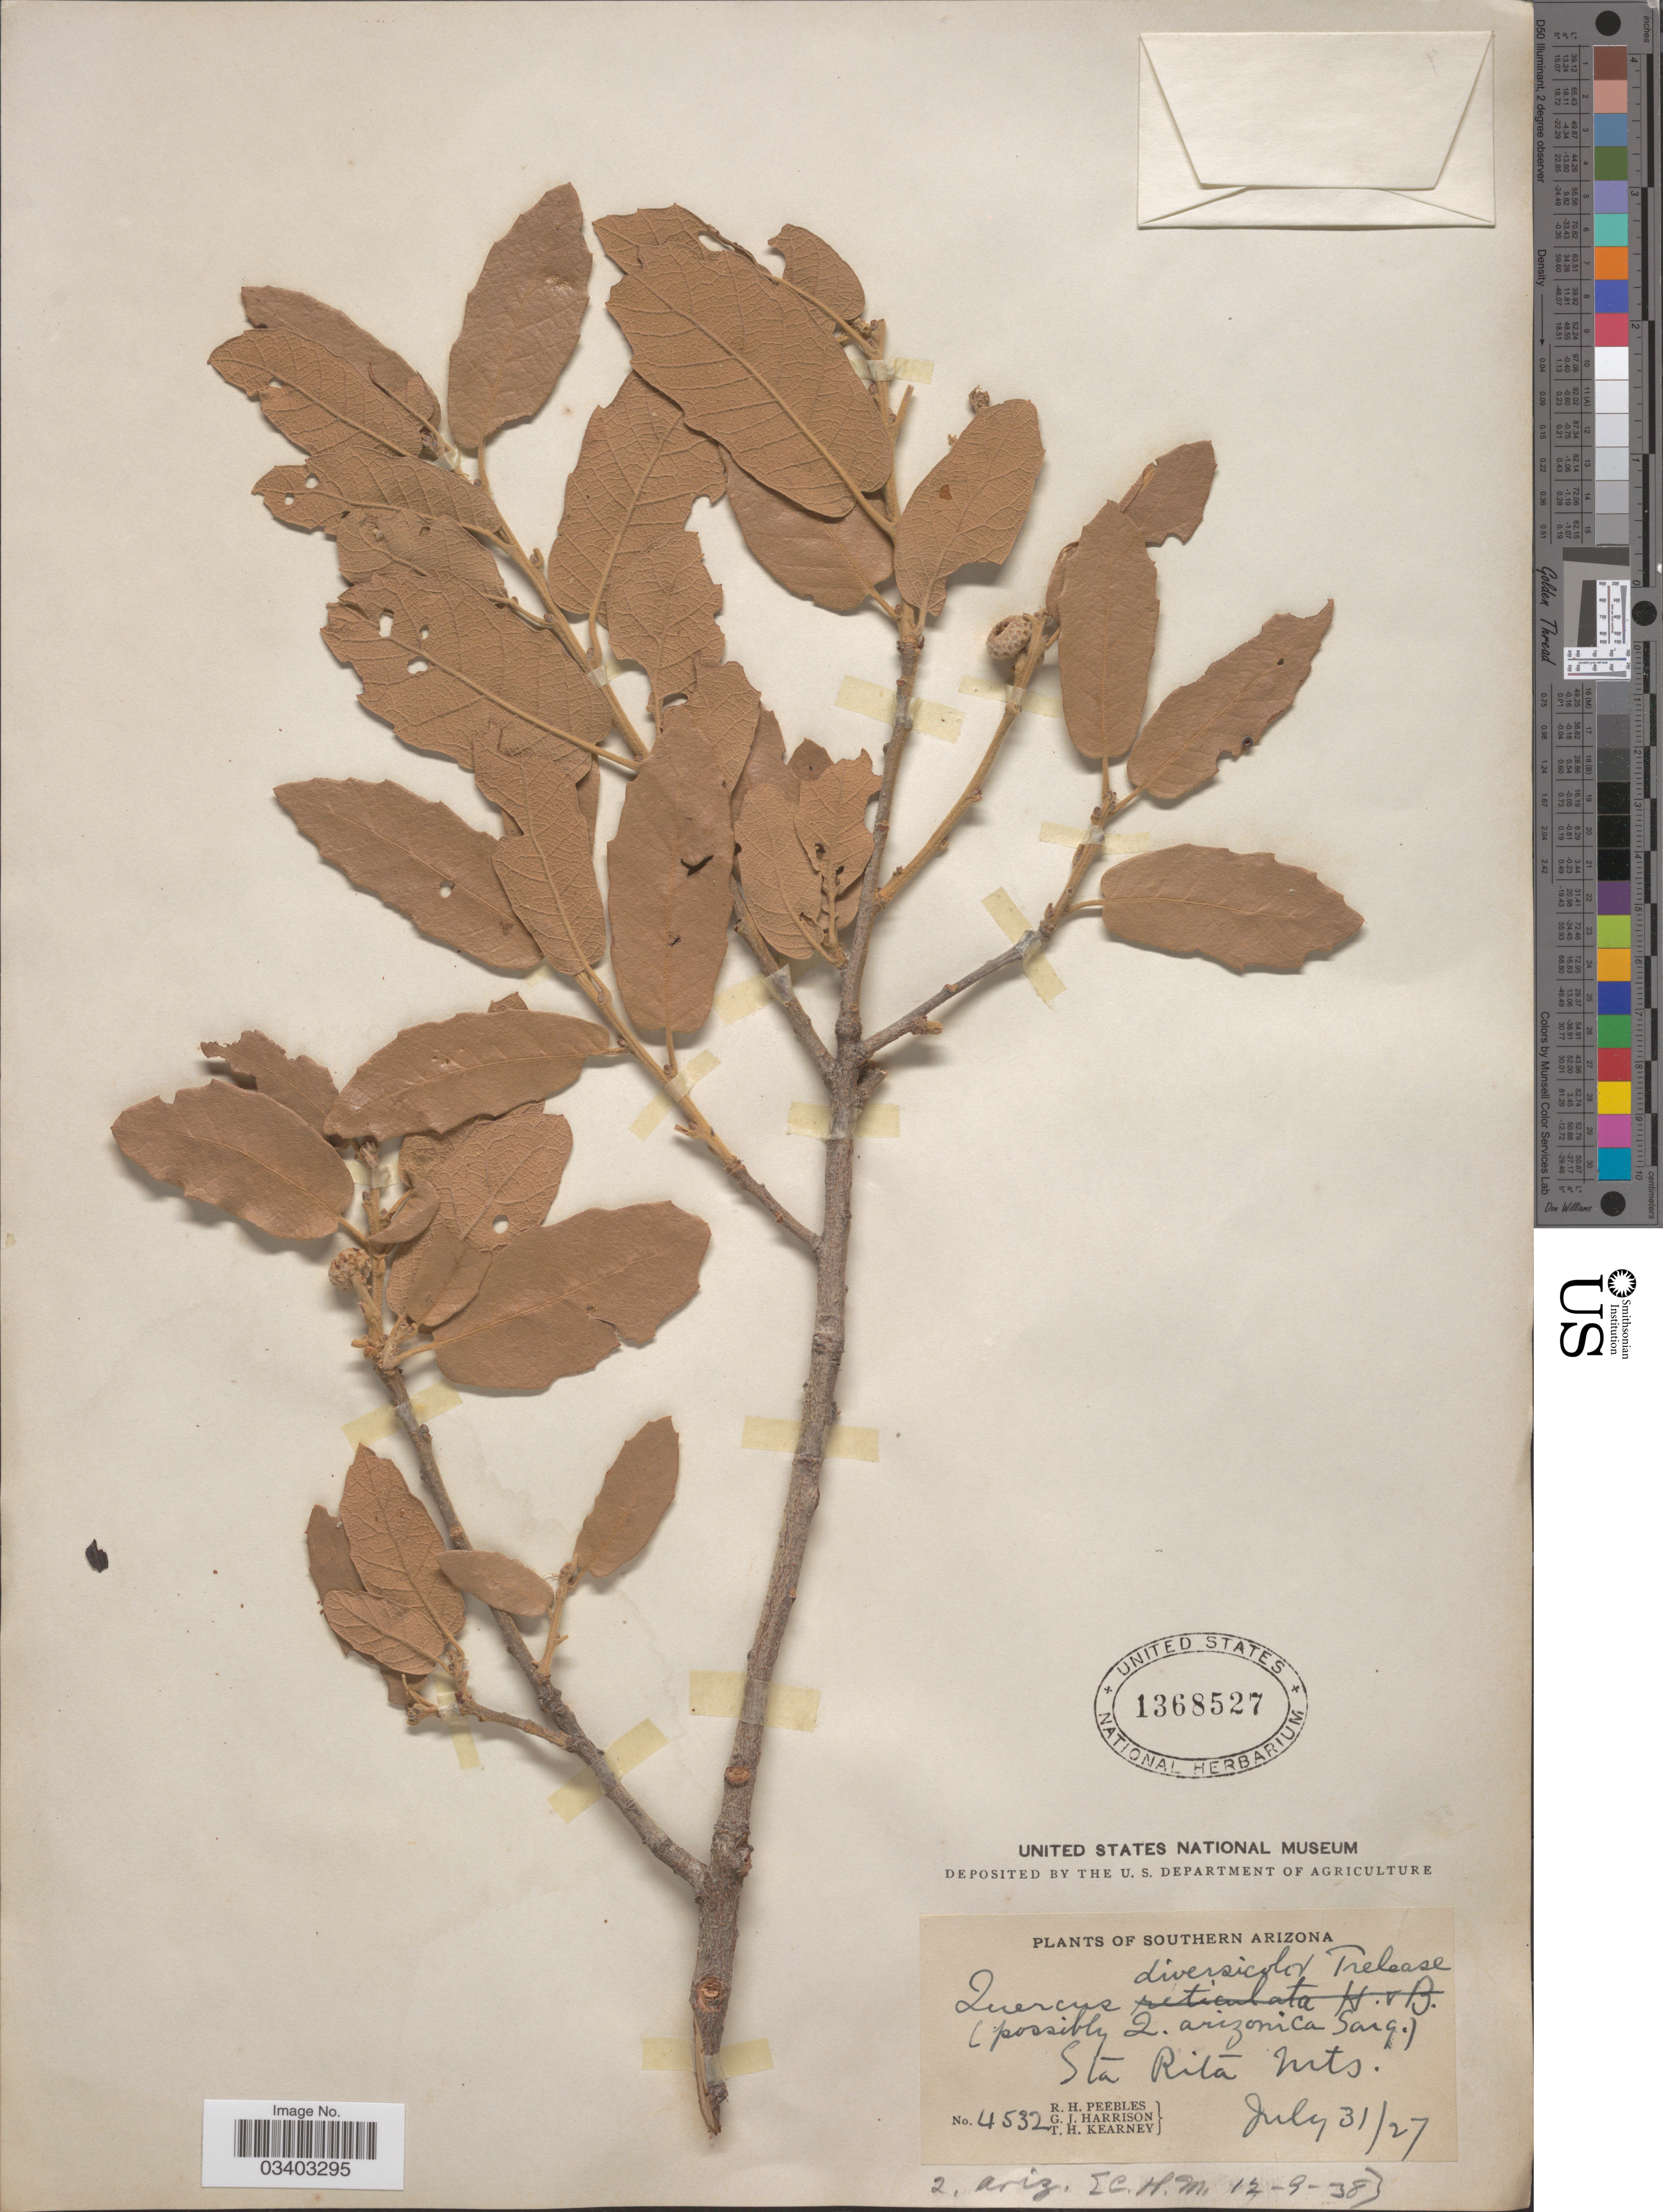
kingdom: Plantae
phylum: Tracheophyta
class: Magnoliopsida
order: Fagales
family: Fagaceae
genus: Quercus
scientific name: Quercus arizonica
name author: Sarg.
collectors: R. H. Peebles, G. J. Harrison & T. H. Kearney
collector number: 4532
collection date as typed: Transcribed d/m/y: 31/7/27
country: United States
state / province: Arizona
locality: Southern Arizona. Sta Rita Mts.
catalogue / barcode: US 1368527